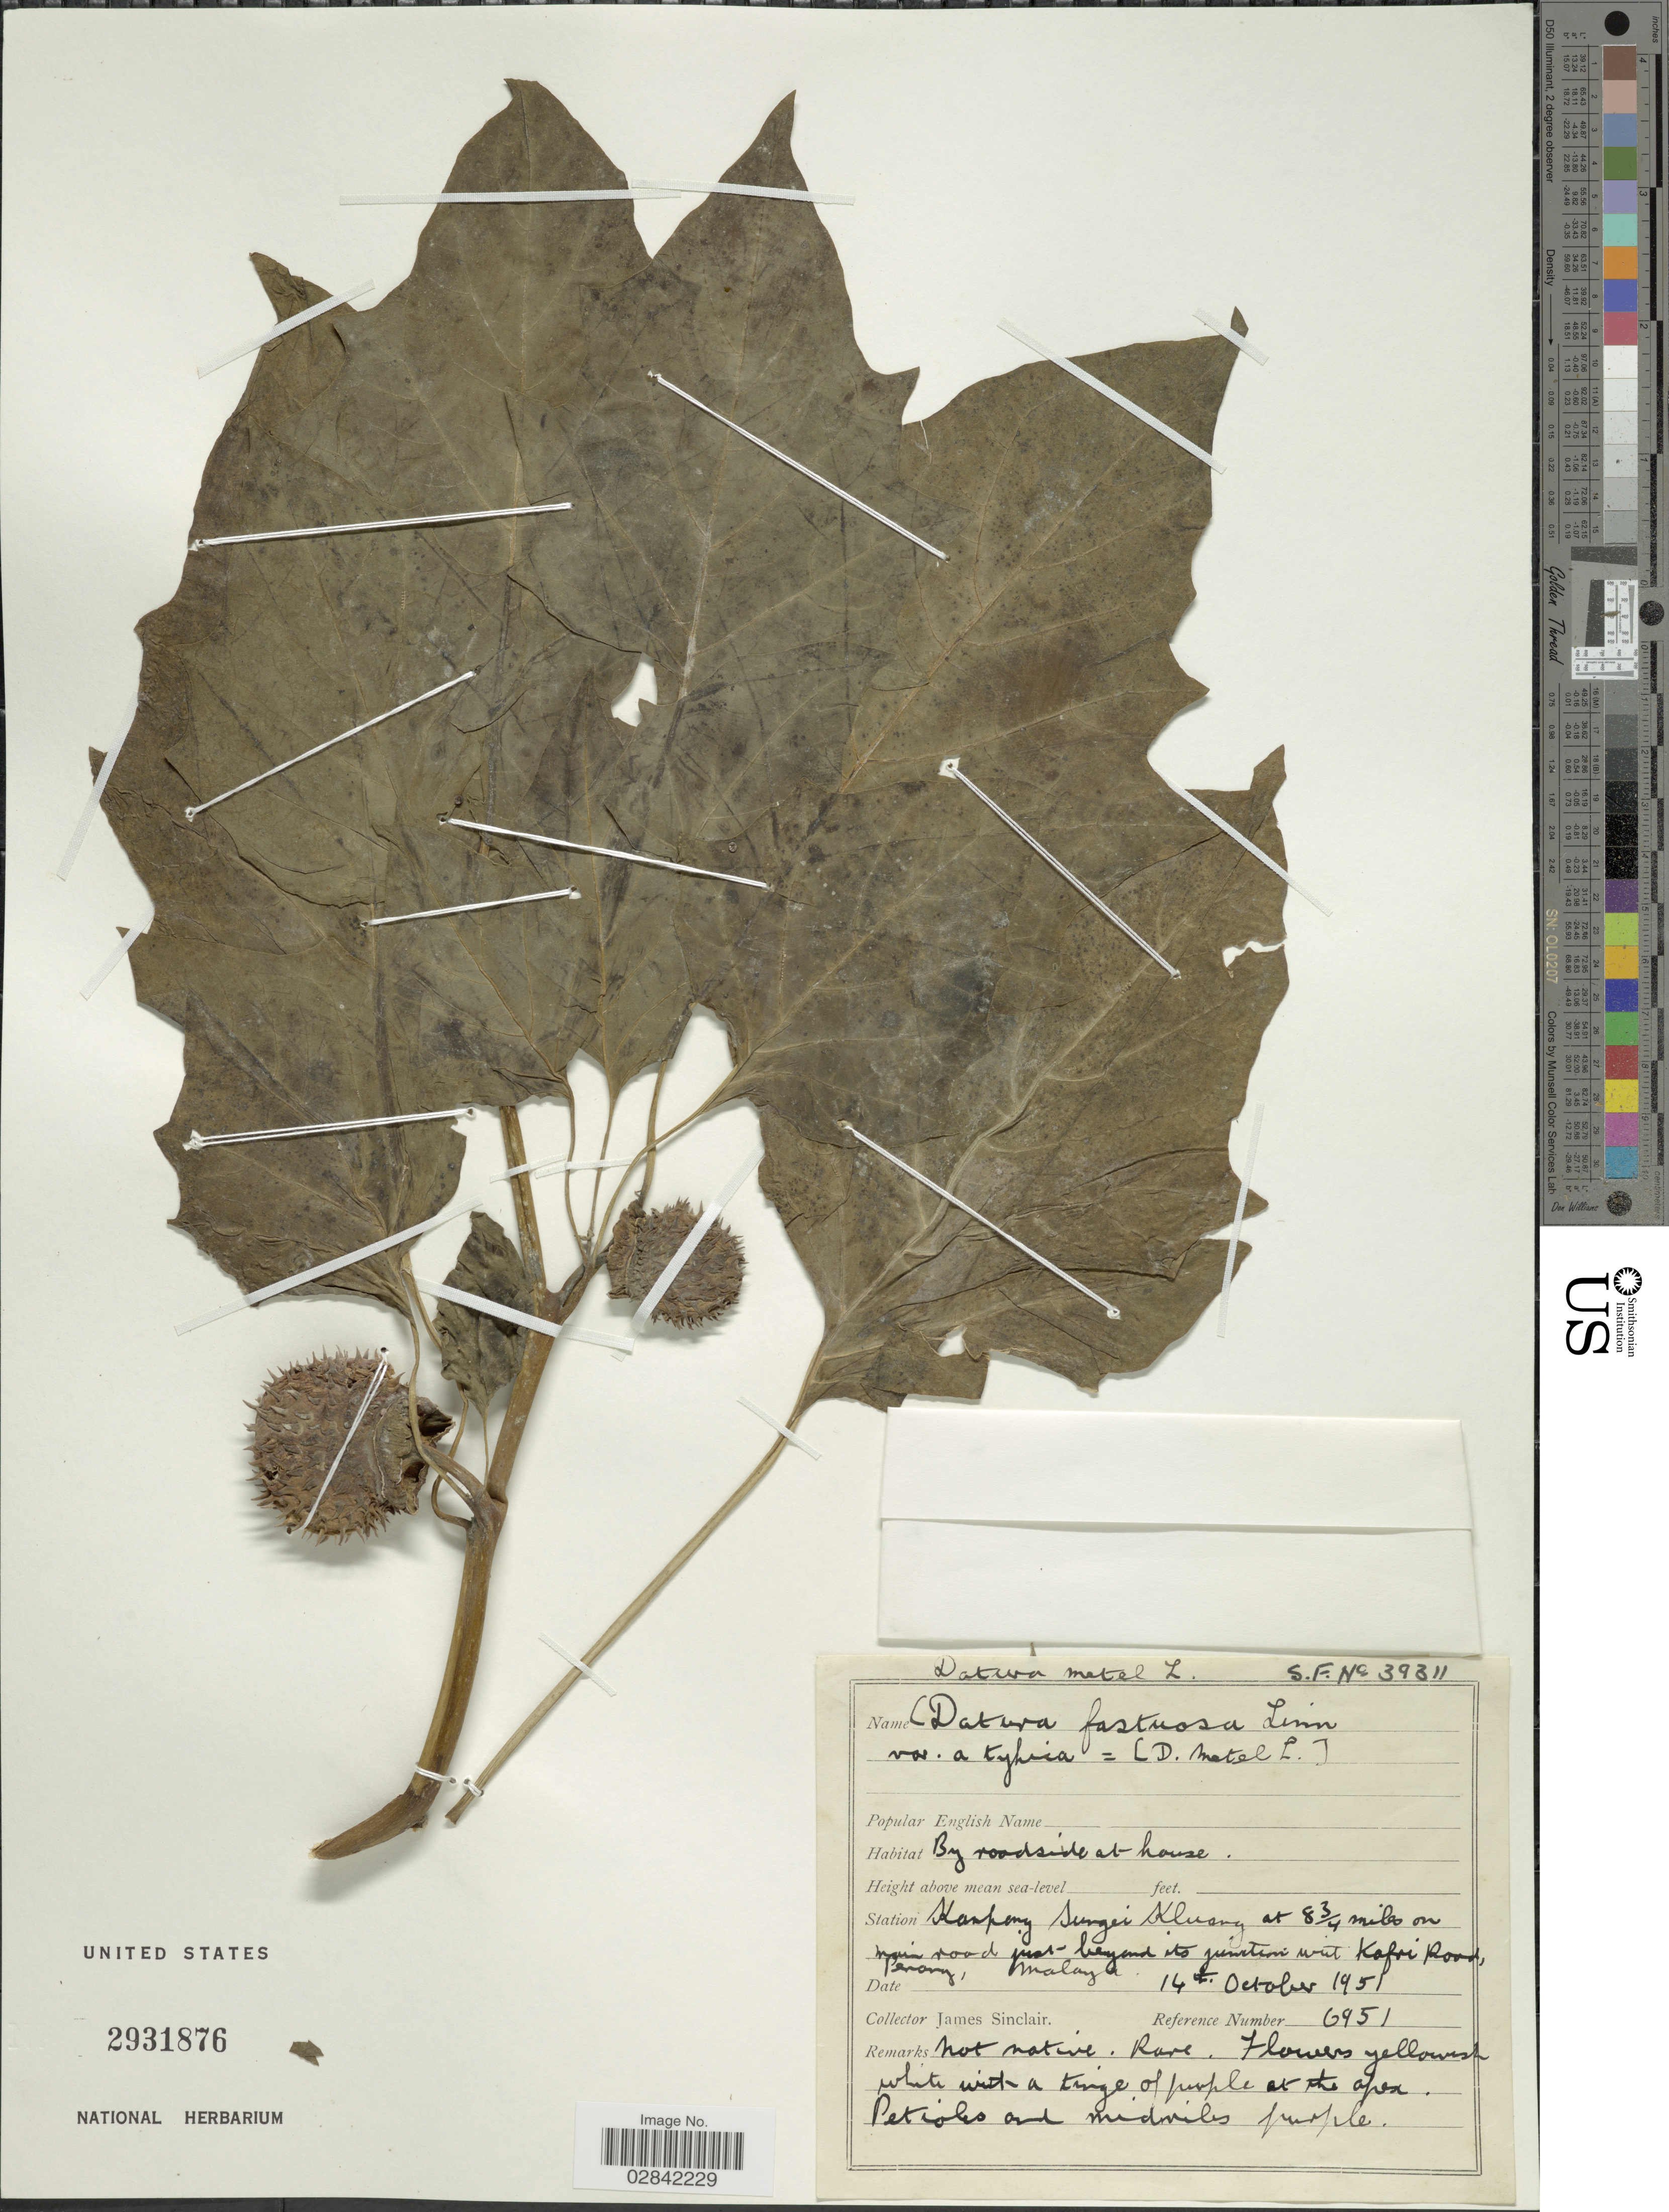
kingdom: Plantae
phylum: Tracheophyta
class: Magnoliopsida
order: Solanales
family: Solanaceae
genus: Datura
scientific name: Datura metel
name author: L.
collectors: J. Sinclair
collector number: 6951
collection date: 1951-10-14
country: Malaysia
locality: Station Kampong Sungei Kluang, at 8¾ miles on main road just beyond its junction with Kafri Road Penang, Malaya.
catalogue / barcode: US 2931876